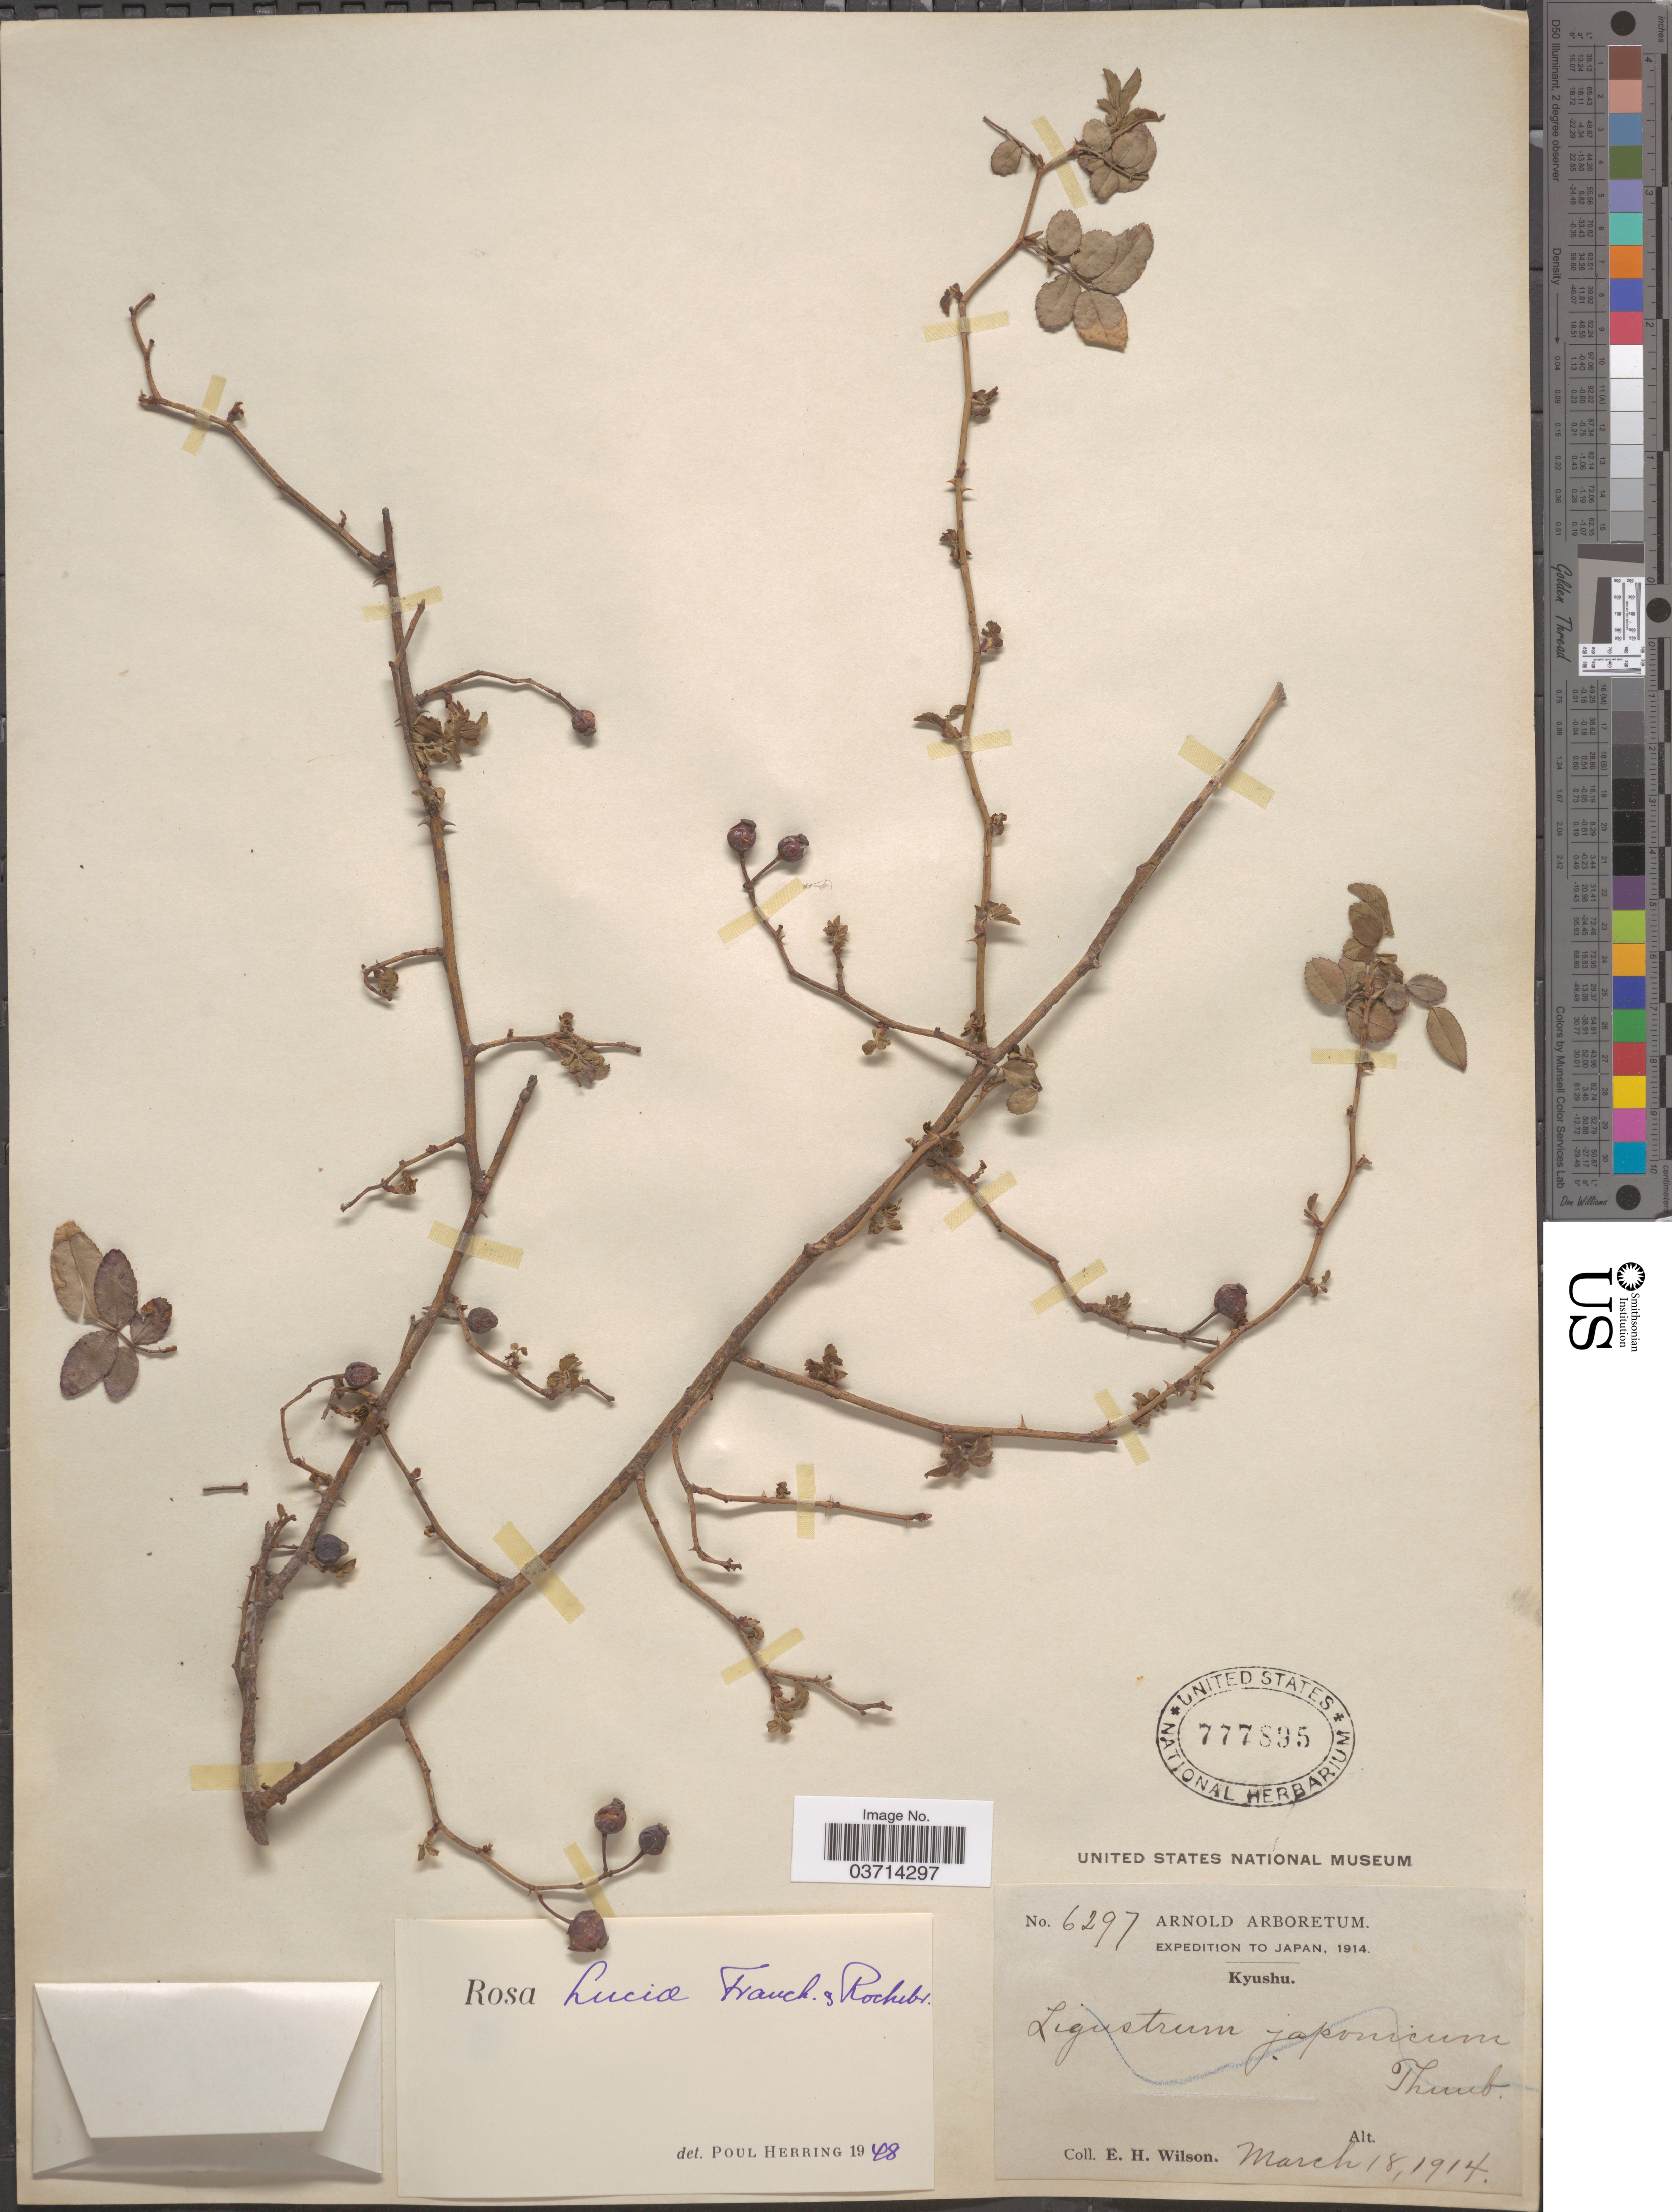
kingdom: Plantae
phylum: Tracheophyta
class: Magnoliopsida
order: Rosales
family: Rosaceae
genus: Rosa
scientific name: Rosa luciae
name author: Franch. & Rochebr.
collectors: E. Wilson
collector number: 6297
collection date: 1914-03-18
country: Japan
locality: Kyushu.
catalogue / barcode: US 777895